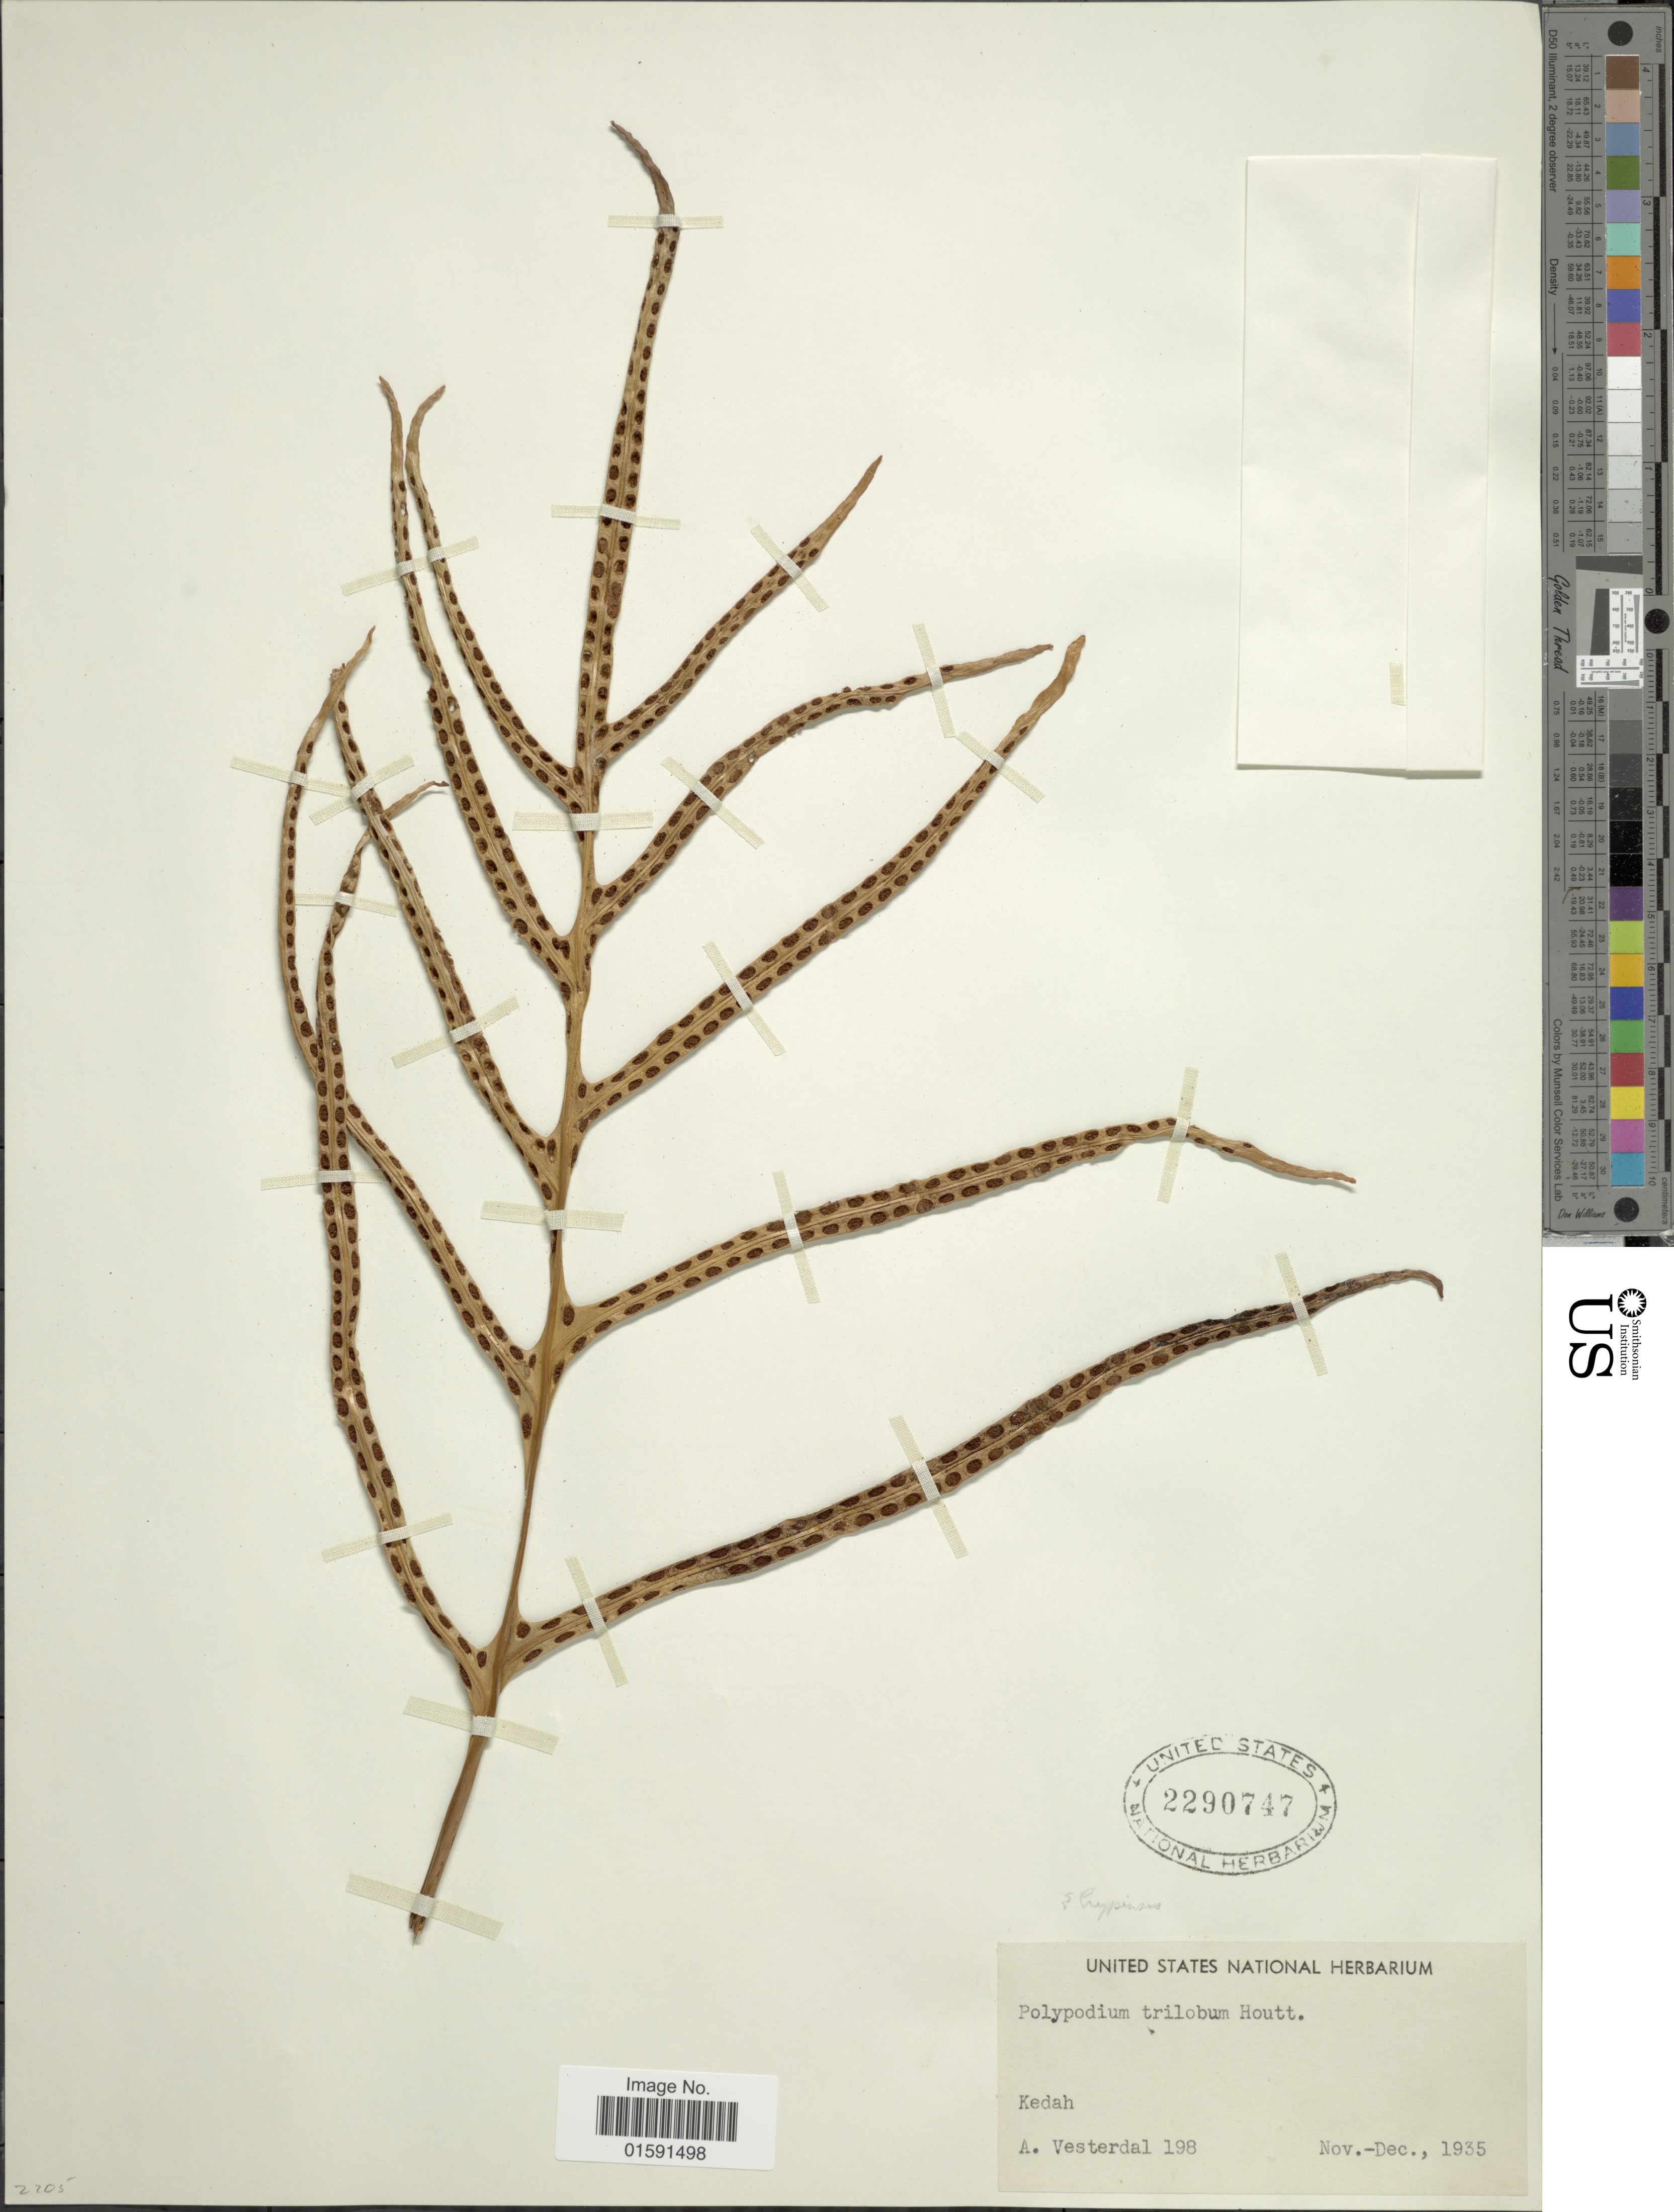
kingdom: Plantae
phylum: Tracheophyta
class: Polypodiopsida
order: Polypodiales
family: Polypodiaceae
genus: Selliguea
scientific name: Selliguea triloba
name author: (Houtt.) M.G. Price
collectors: A. Vesterdal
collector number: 198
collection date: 1935-11/1935-12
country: Malaysia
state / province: Kedah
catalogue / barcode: US 2290747